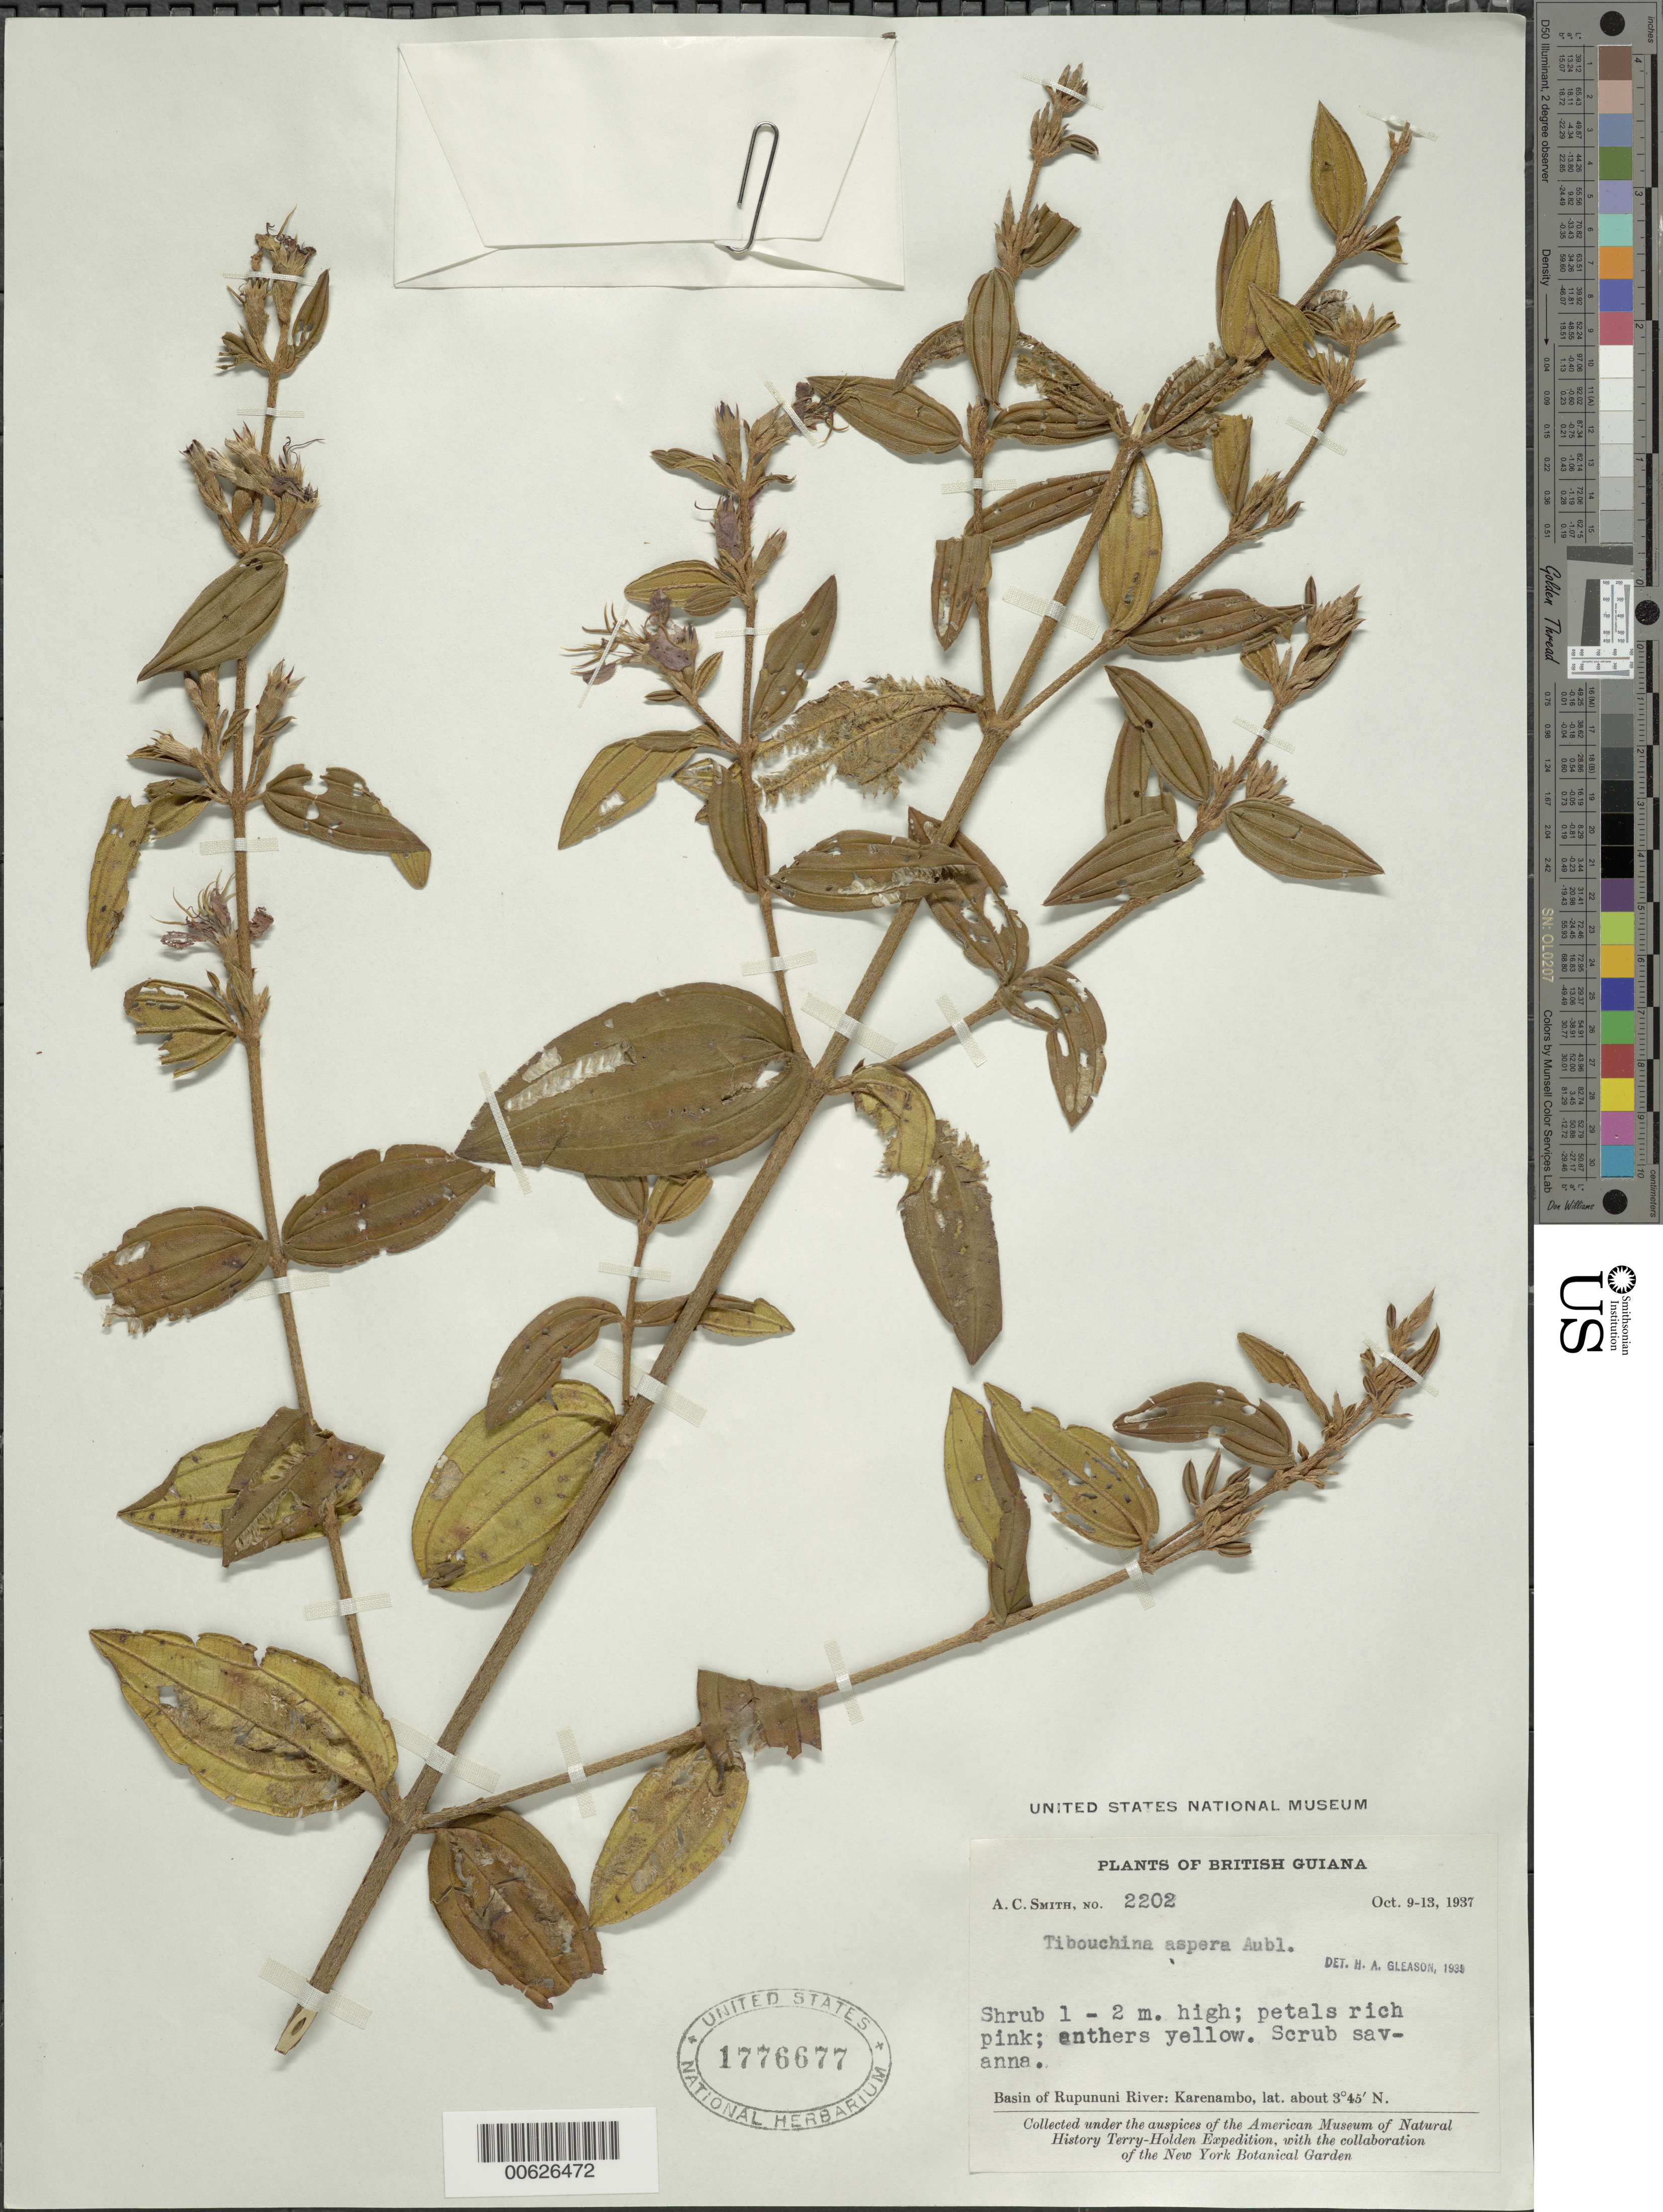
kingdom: Plantae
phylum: Tracheophyta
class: Magnoliopsida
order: Myrtales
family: Melastomataceae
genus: Tibouchina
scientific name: Tibouchina aspera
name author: Aubl.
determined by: Gleason, H. A.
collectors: A. C. Smith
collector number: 2202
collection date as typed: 9-Oct-37 to 13-Oct-37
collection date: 1937-10-09/1937-10-13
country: Guyana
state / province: U. Takutu-U. Essequibo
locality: Karanambo, Rupununi River basin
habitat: Scrub savanna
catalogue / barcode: US 1776677